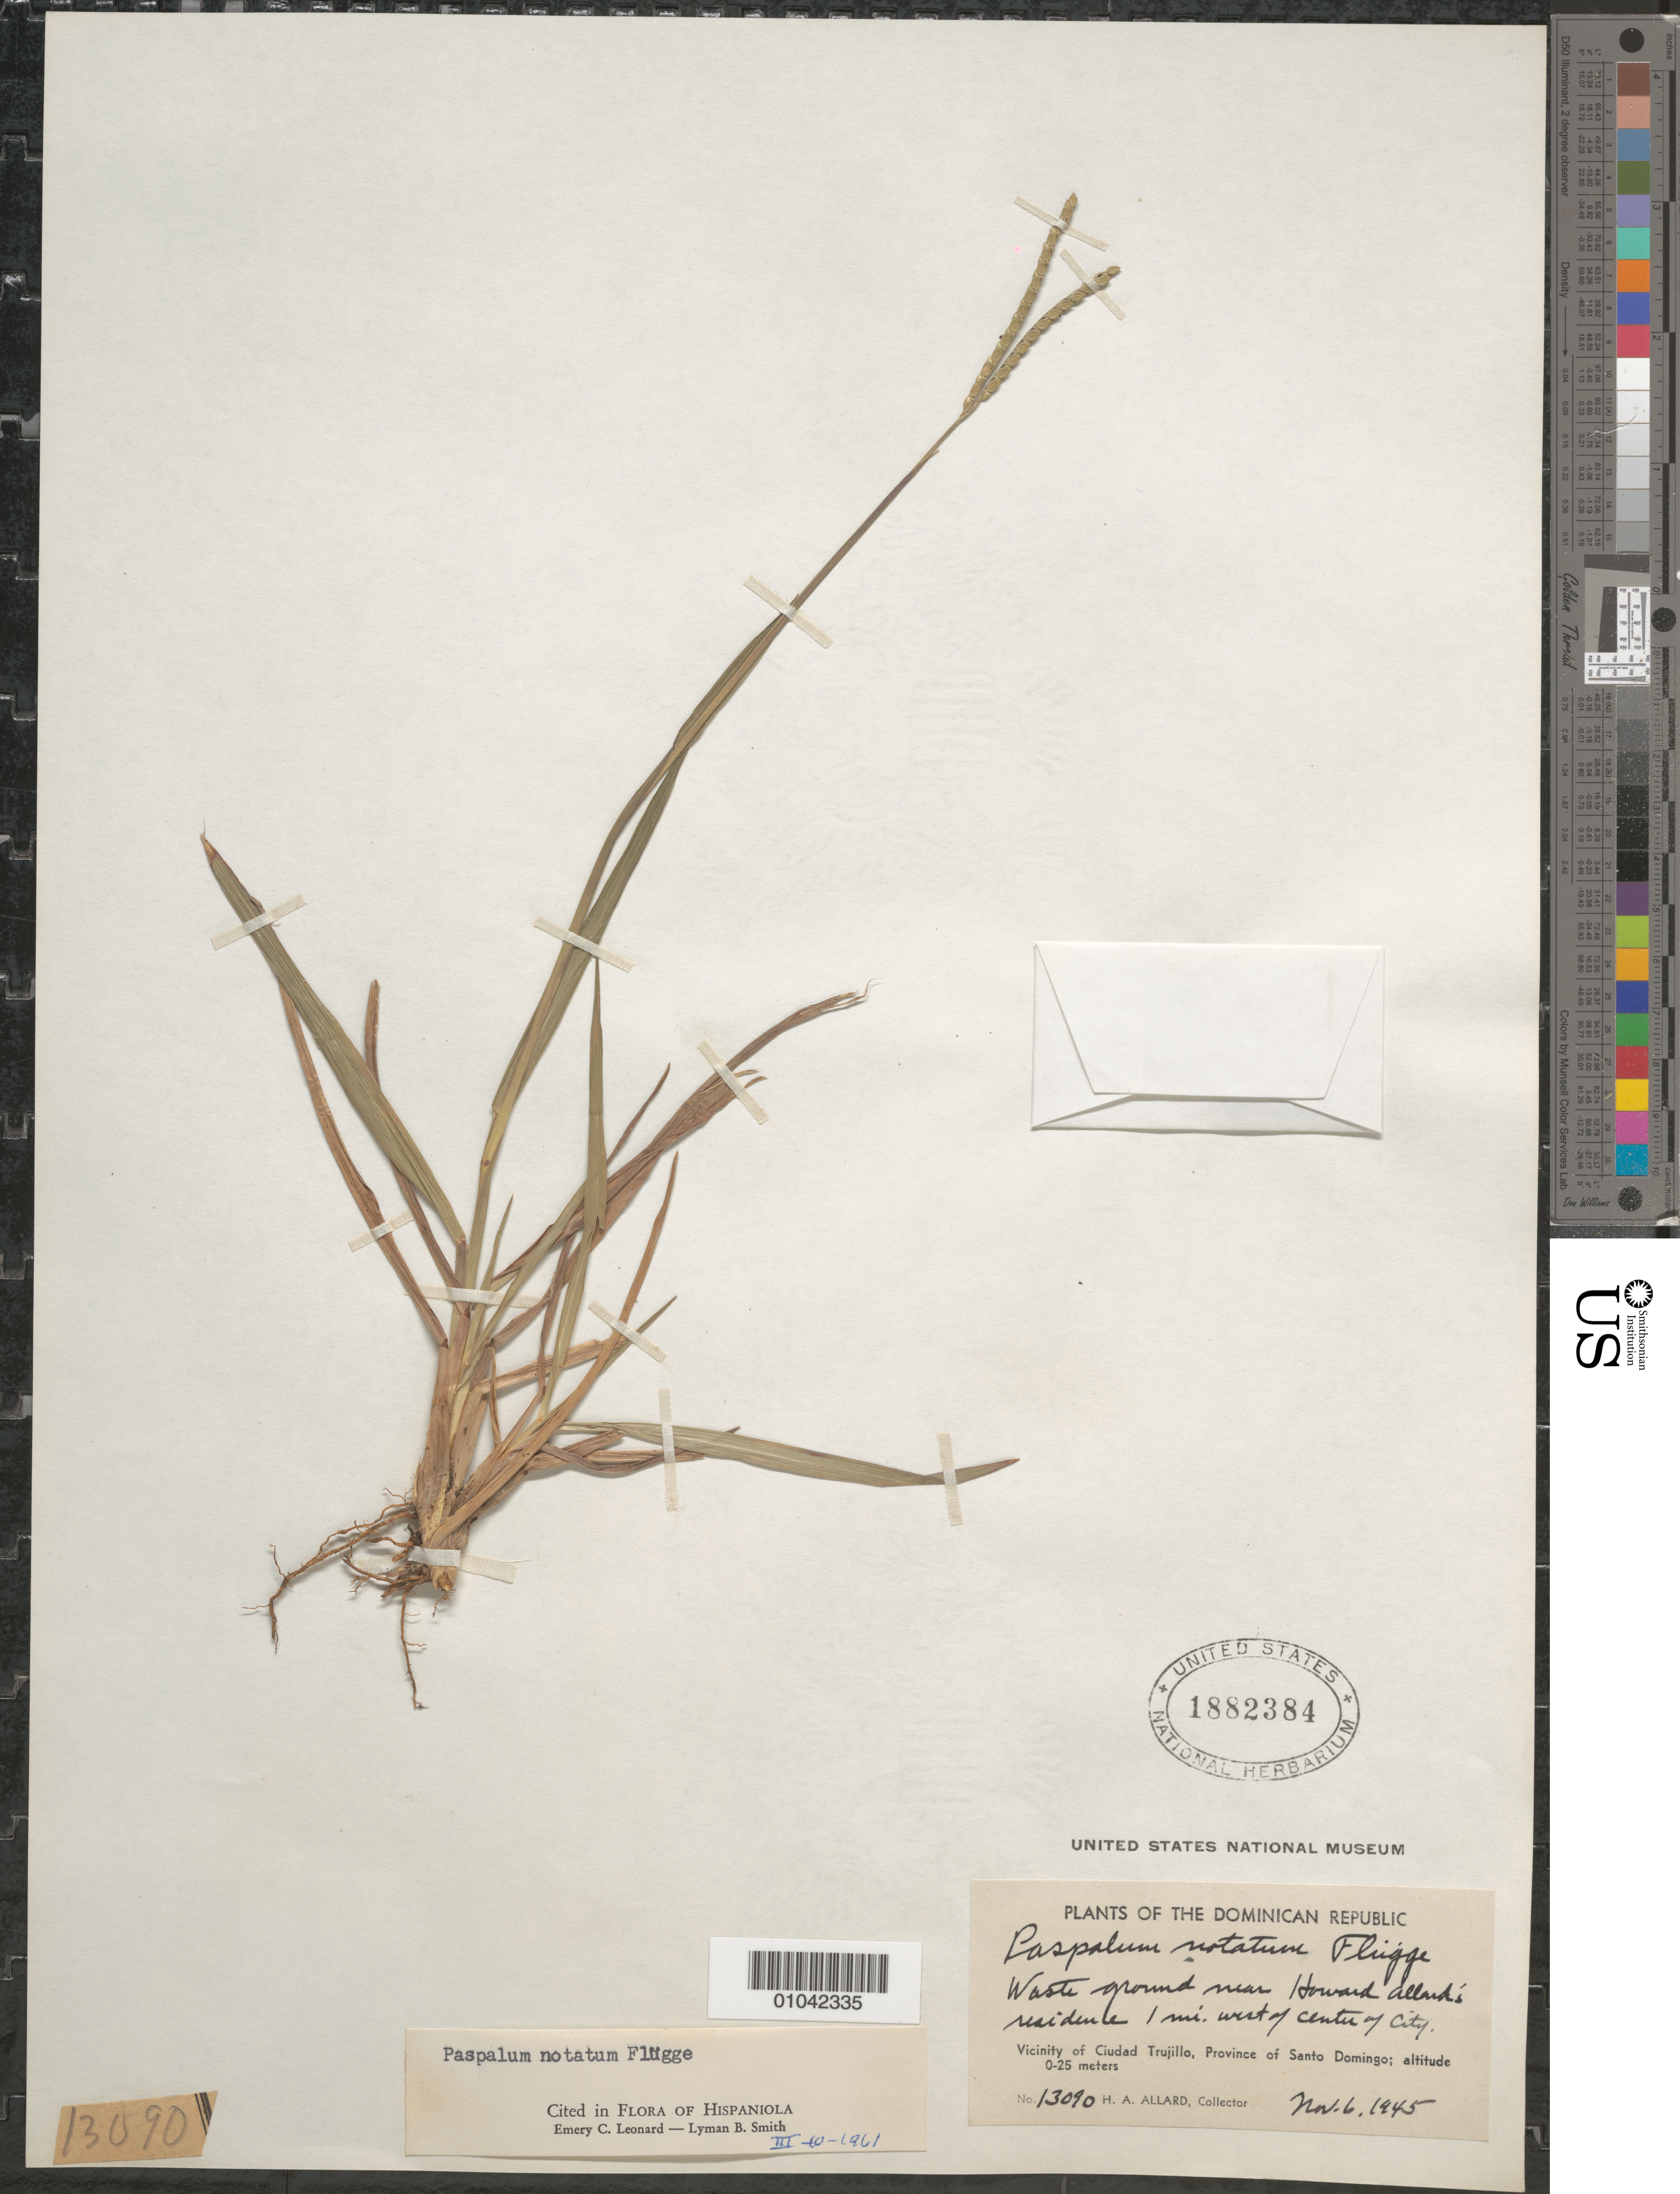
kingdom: Plantae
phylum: Tracheophyta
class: Liliopsida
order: Poales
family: Poaceae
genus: Paspalum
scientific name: Paspalum notatum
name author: Flüggé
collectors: H. A. Allard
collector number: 13090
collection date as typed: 06 Nov 1945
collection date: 1945-11-06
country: Dominican Republic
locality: Vicinity of Ciudad Trujillo, Santo Domingo, waste ground near Howards Allard's residence 1 mile W of center of city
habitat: waste ground near residence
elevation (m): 0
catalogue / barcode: US 1882384